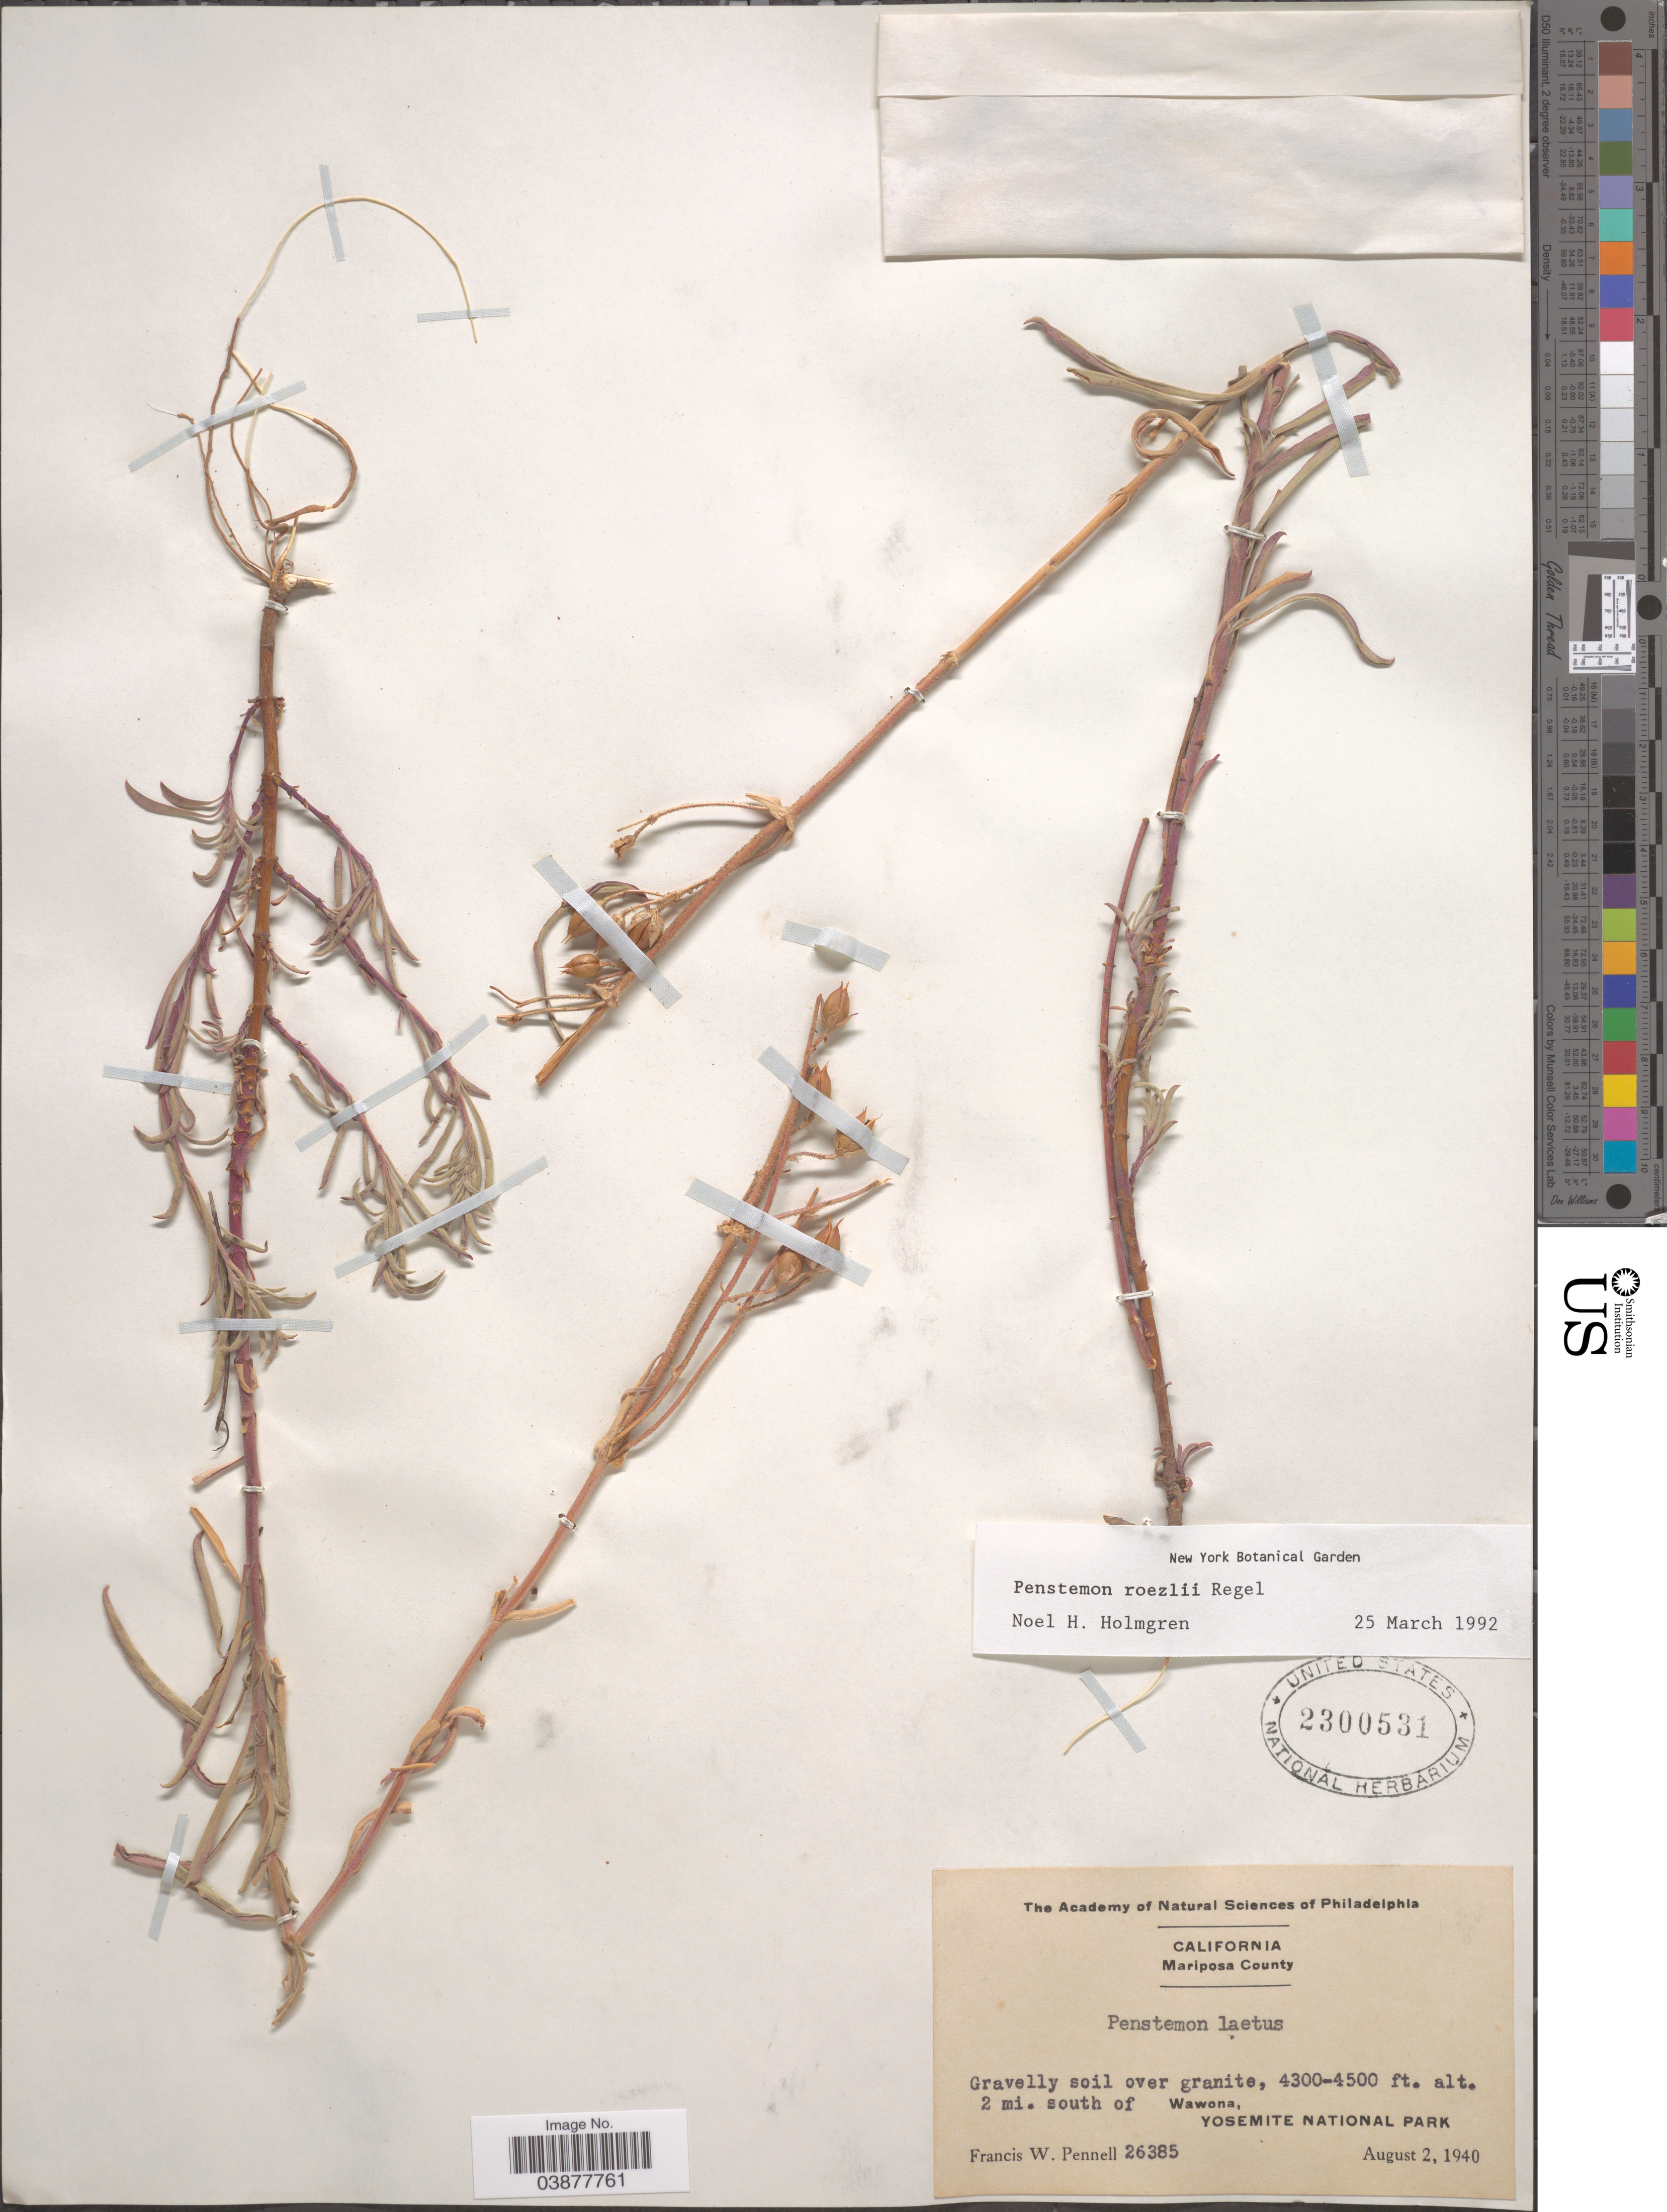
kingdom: Plantae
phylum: Tracheophyta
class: Magnoliopsida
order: Lamiales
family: Plantaginaceae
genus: Penstemon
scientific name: Penstemon roezlii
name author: Regel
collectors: F. W. Pennell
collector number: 26385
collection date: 1940-08-02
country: United States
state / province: California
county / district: Mariposa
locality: Mariposa County. 2 mi. south of Wawona, Yosemite National Park.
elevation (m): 1311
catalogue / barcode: US 2300531